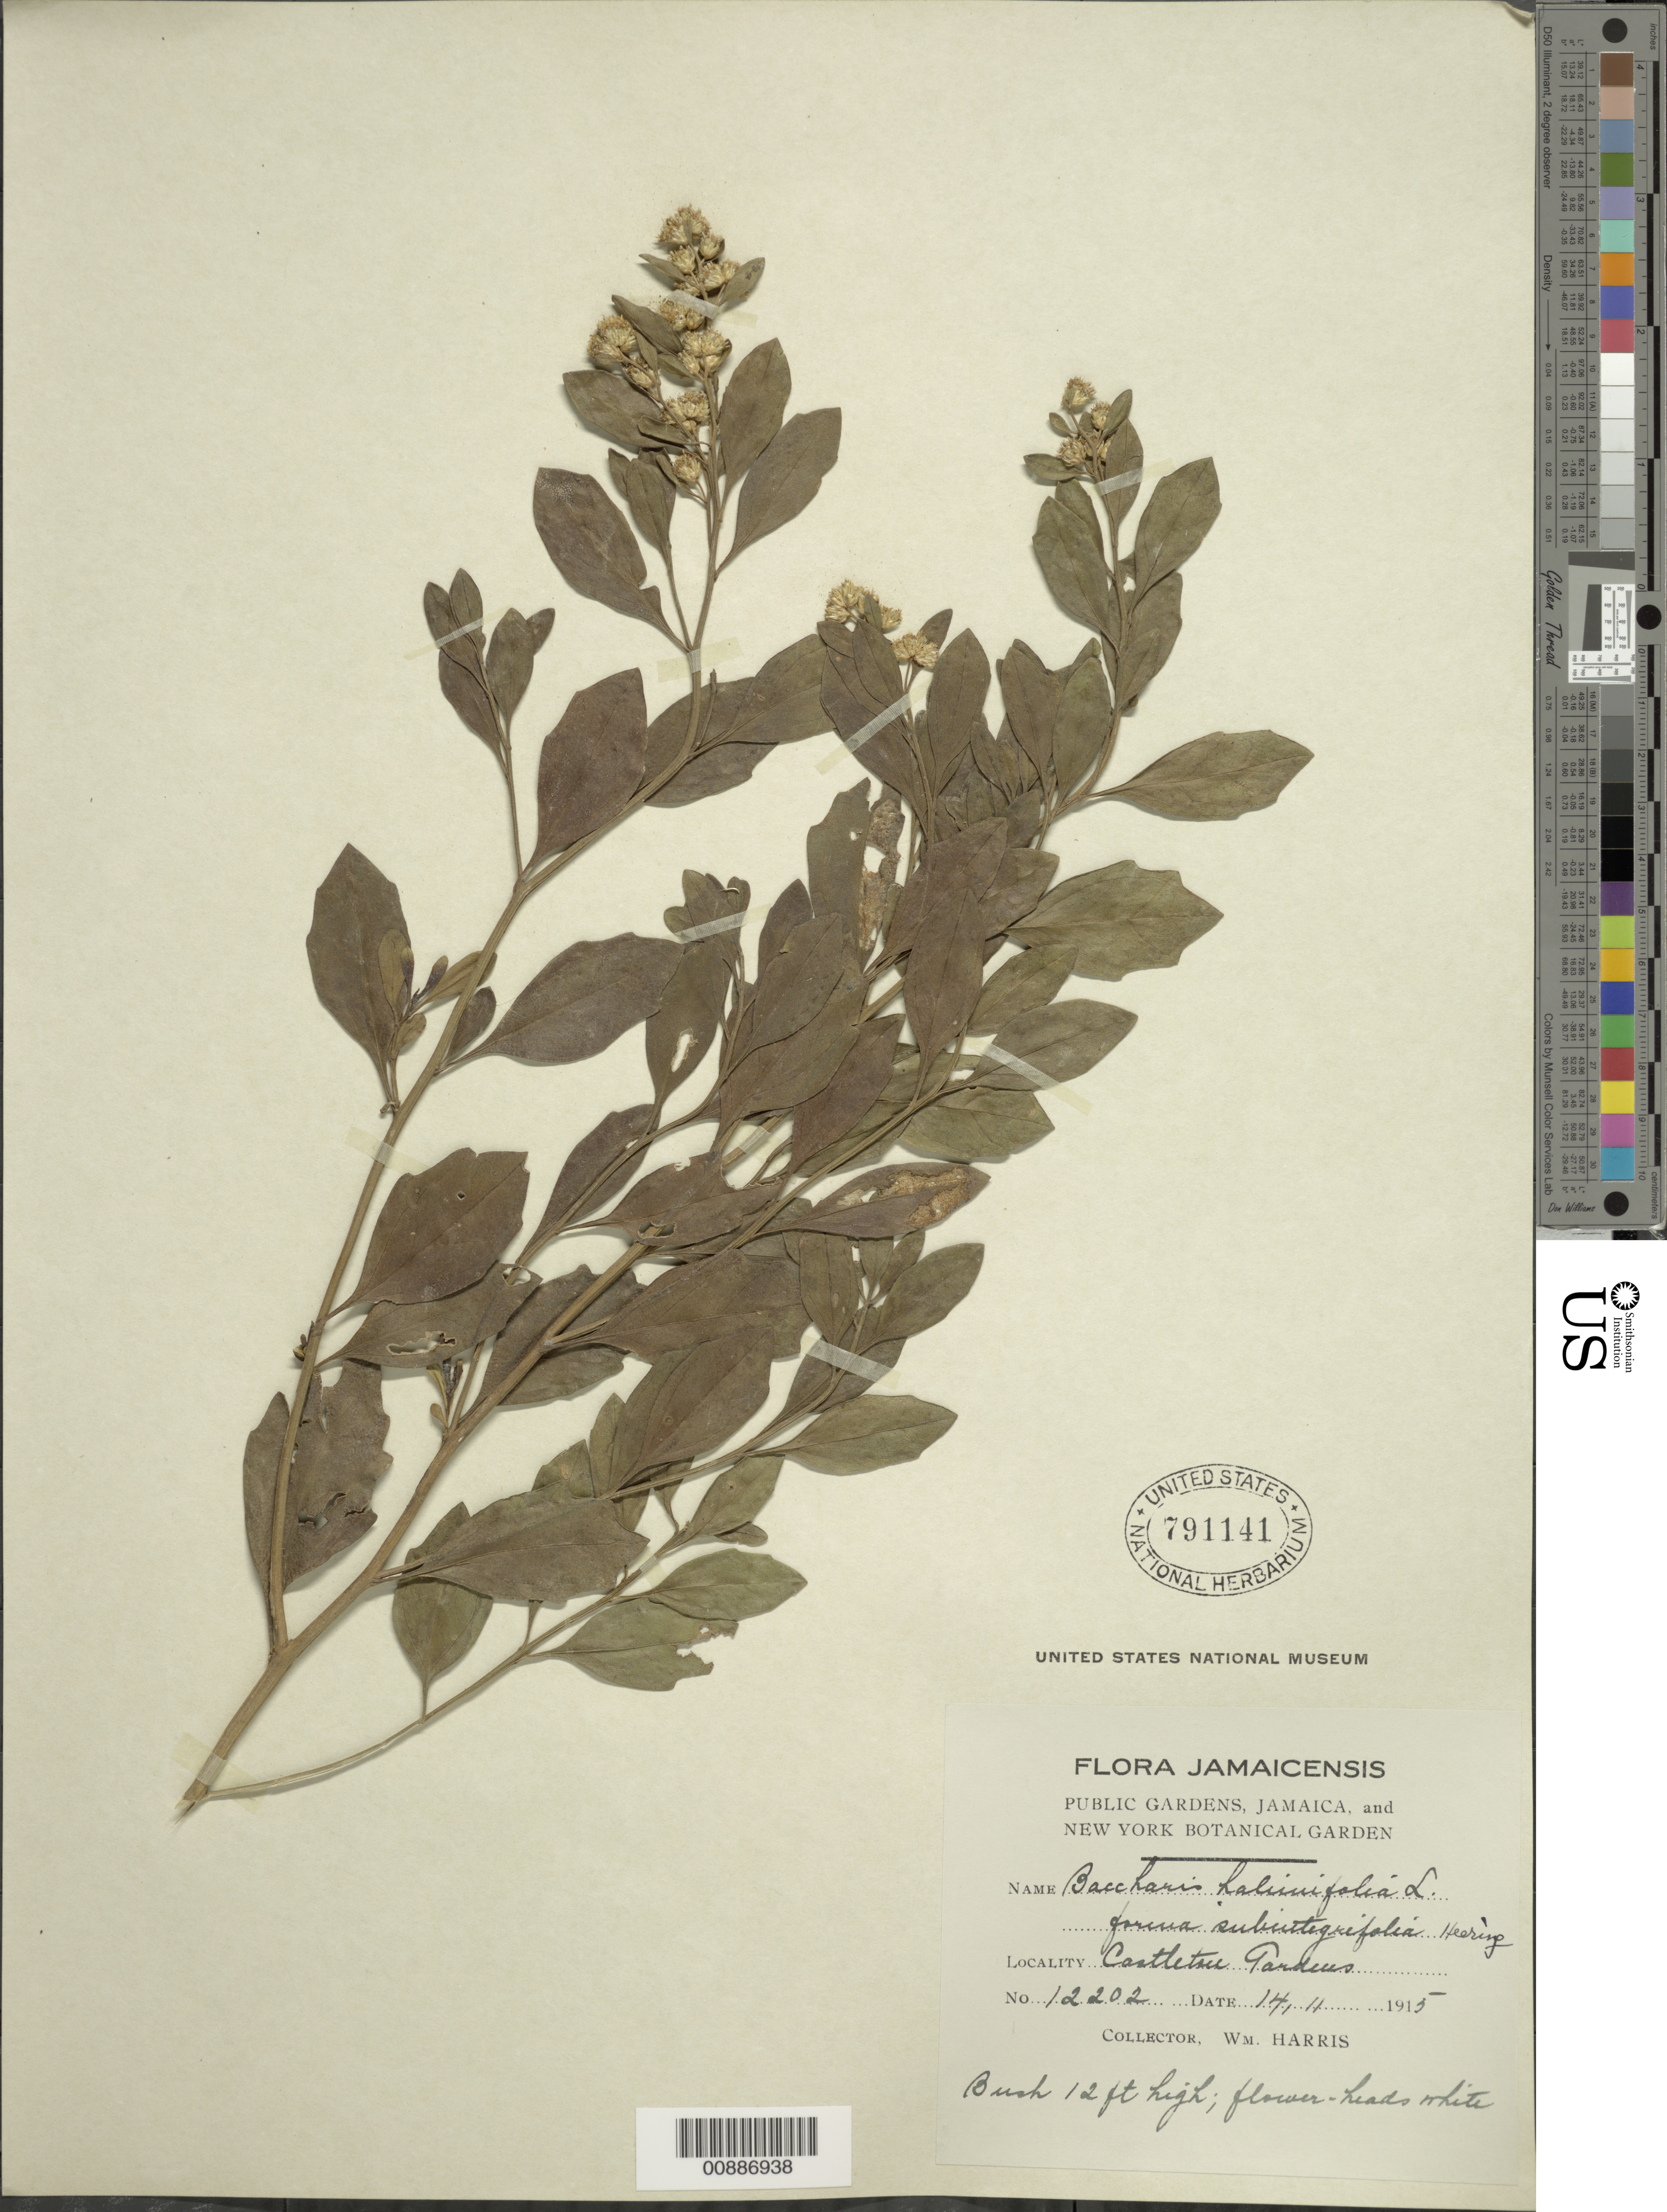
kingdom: Plantae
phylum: Tracheophyta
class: Magnoliopsida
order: Asterales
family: Asteraceae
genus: Baccharis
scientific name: Baccharis halimifolia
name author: L.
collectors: W. H. Harris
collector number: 12202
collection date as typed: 14 Oct 1915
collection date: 1915-10-14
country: Jamaica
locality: Castletree Gardens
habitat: Garden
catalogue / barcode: US 791141